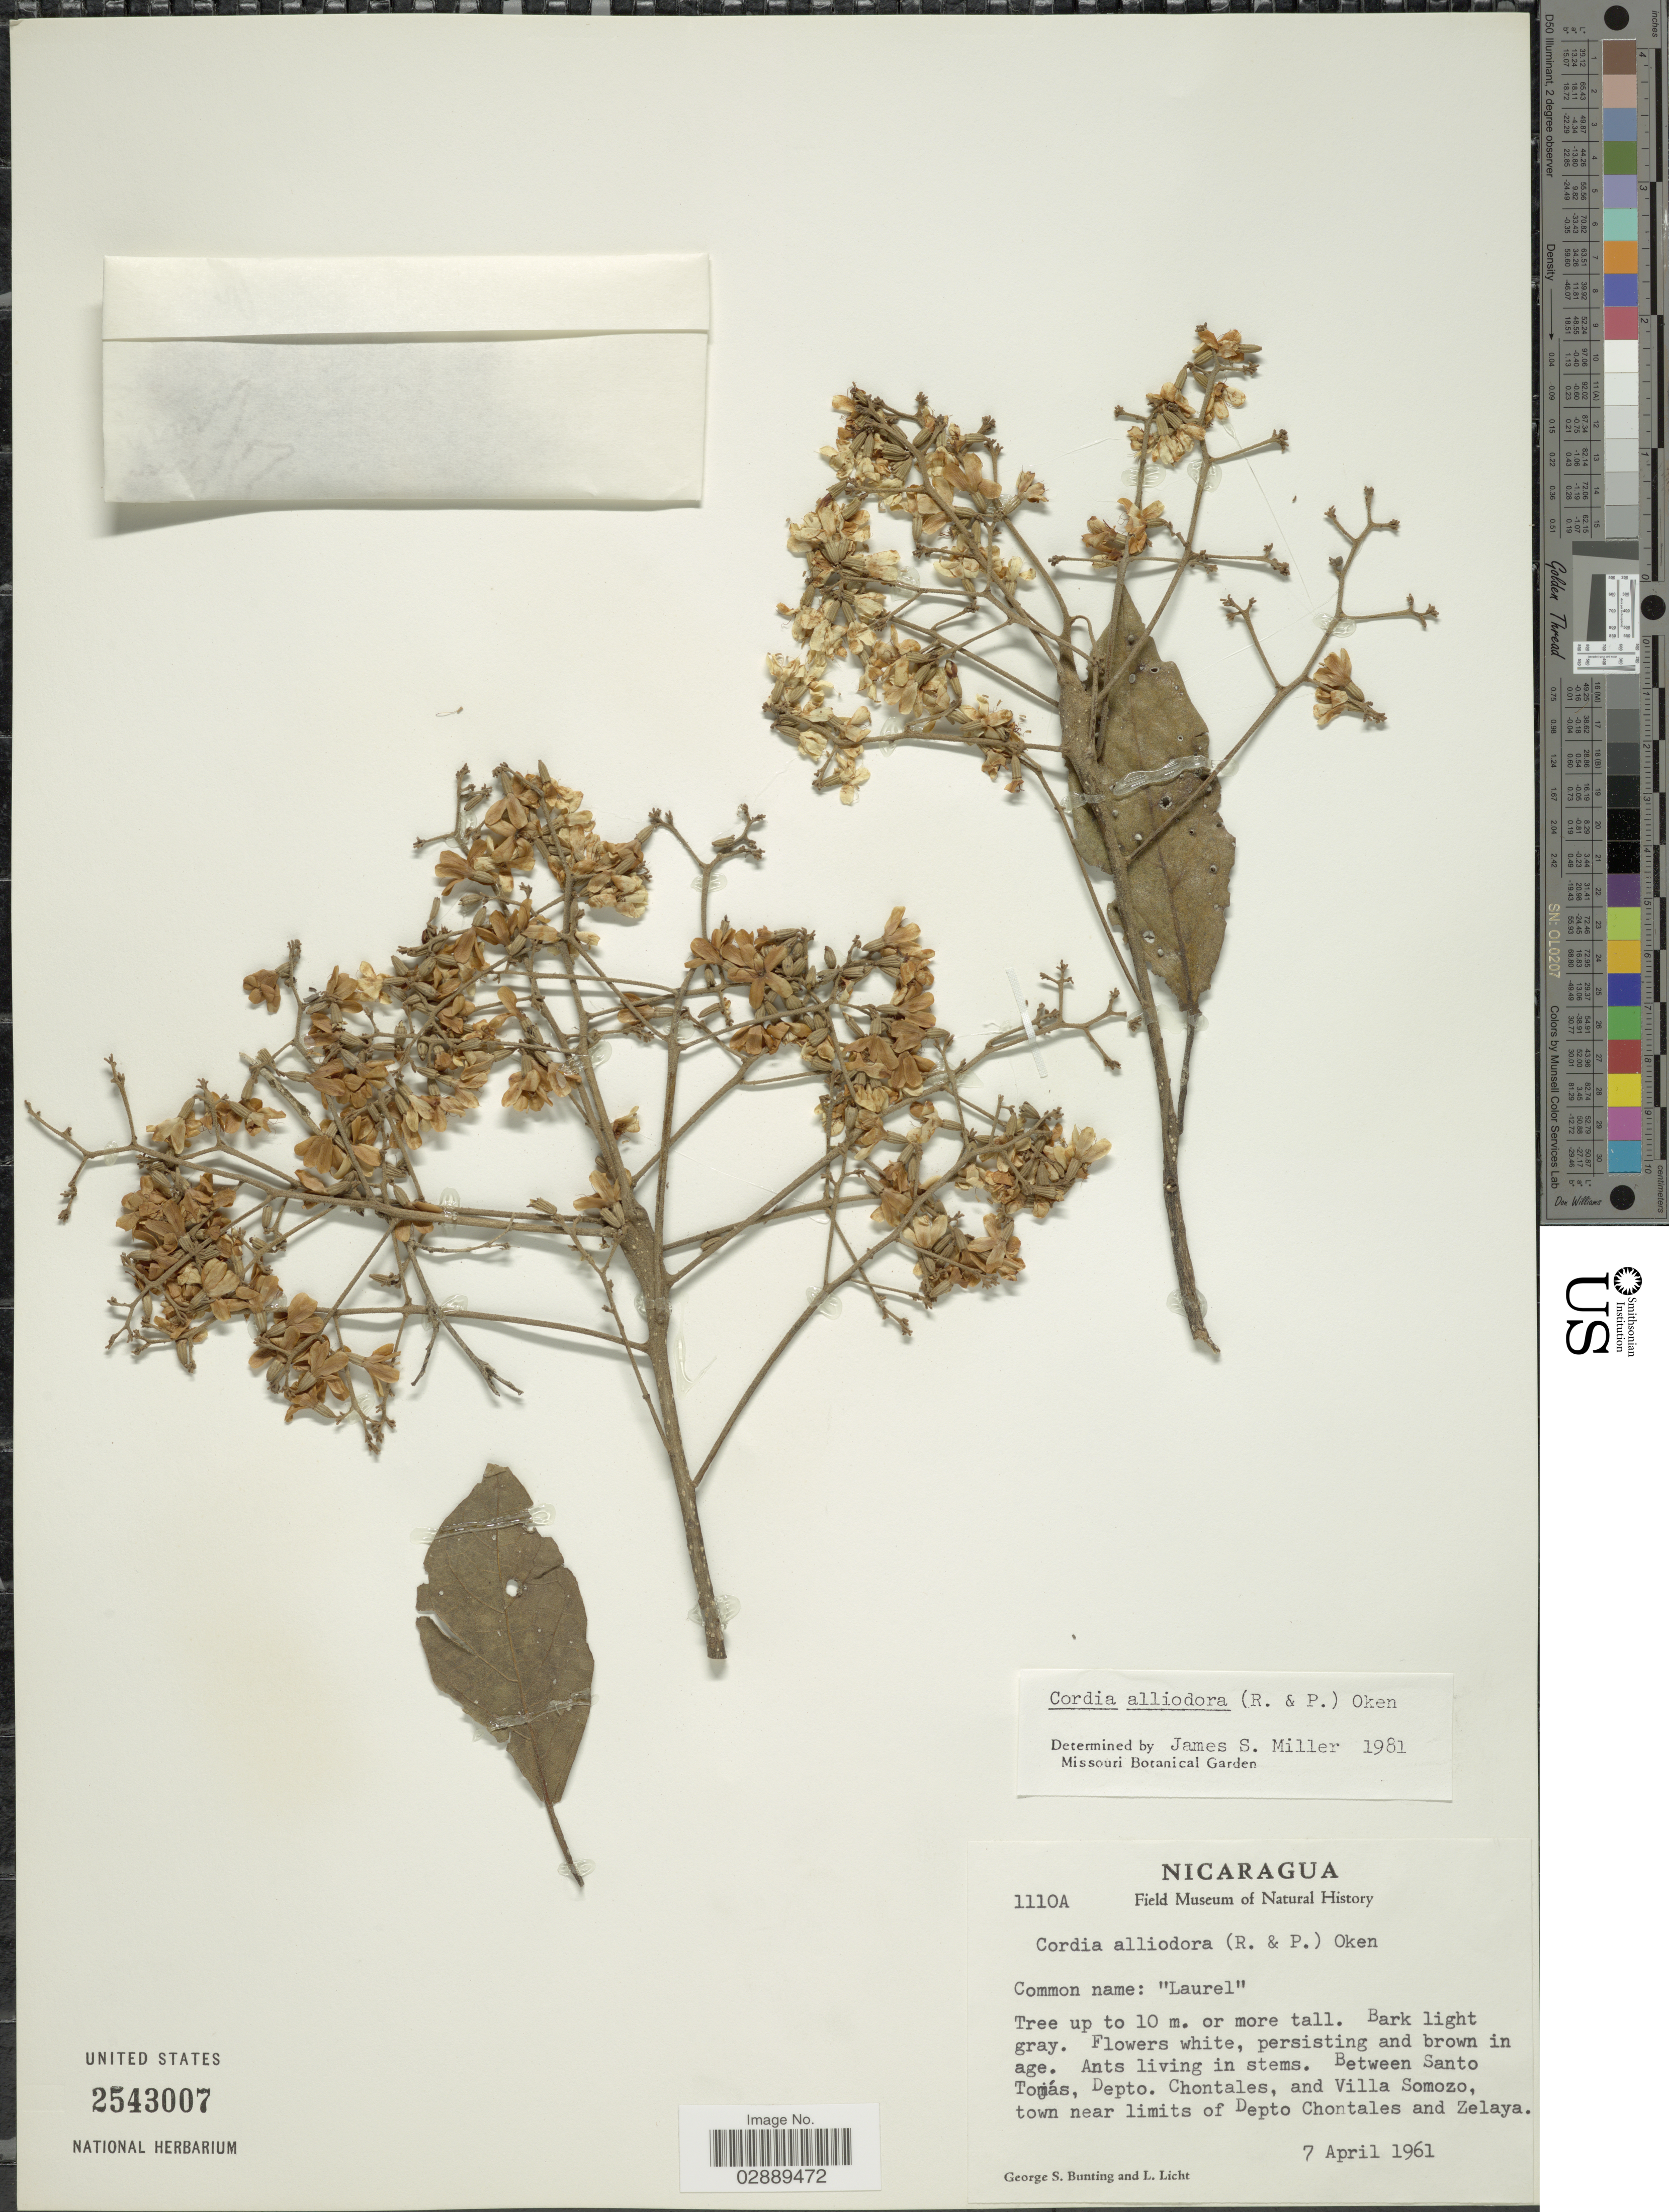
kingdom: Plantae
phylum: Tracheophyta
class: Magnoliopsida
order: Boraginales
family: Cordiaceae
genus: Cordia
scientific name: Cordia alliodora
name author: (Ruiz & Pav.) Oken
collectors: G. S. Bunting & L. Licht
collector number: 1110A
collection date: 1961-04-07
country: Nicaragua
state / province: Chontales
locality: Between Santo Tomás, Depto. Chontales, and Villa Somozo, town near limits of Depto Chontales and Zelaya.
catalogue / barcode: US 2543007